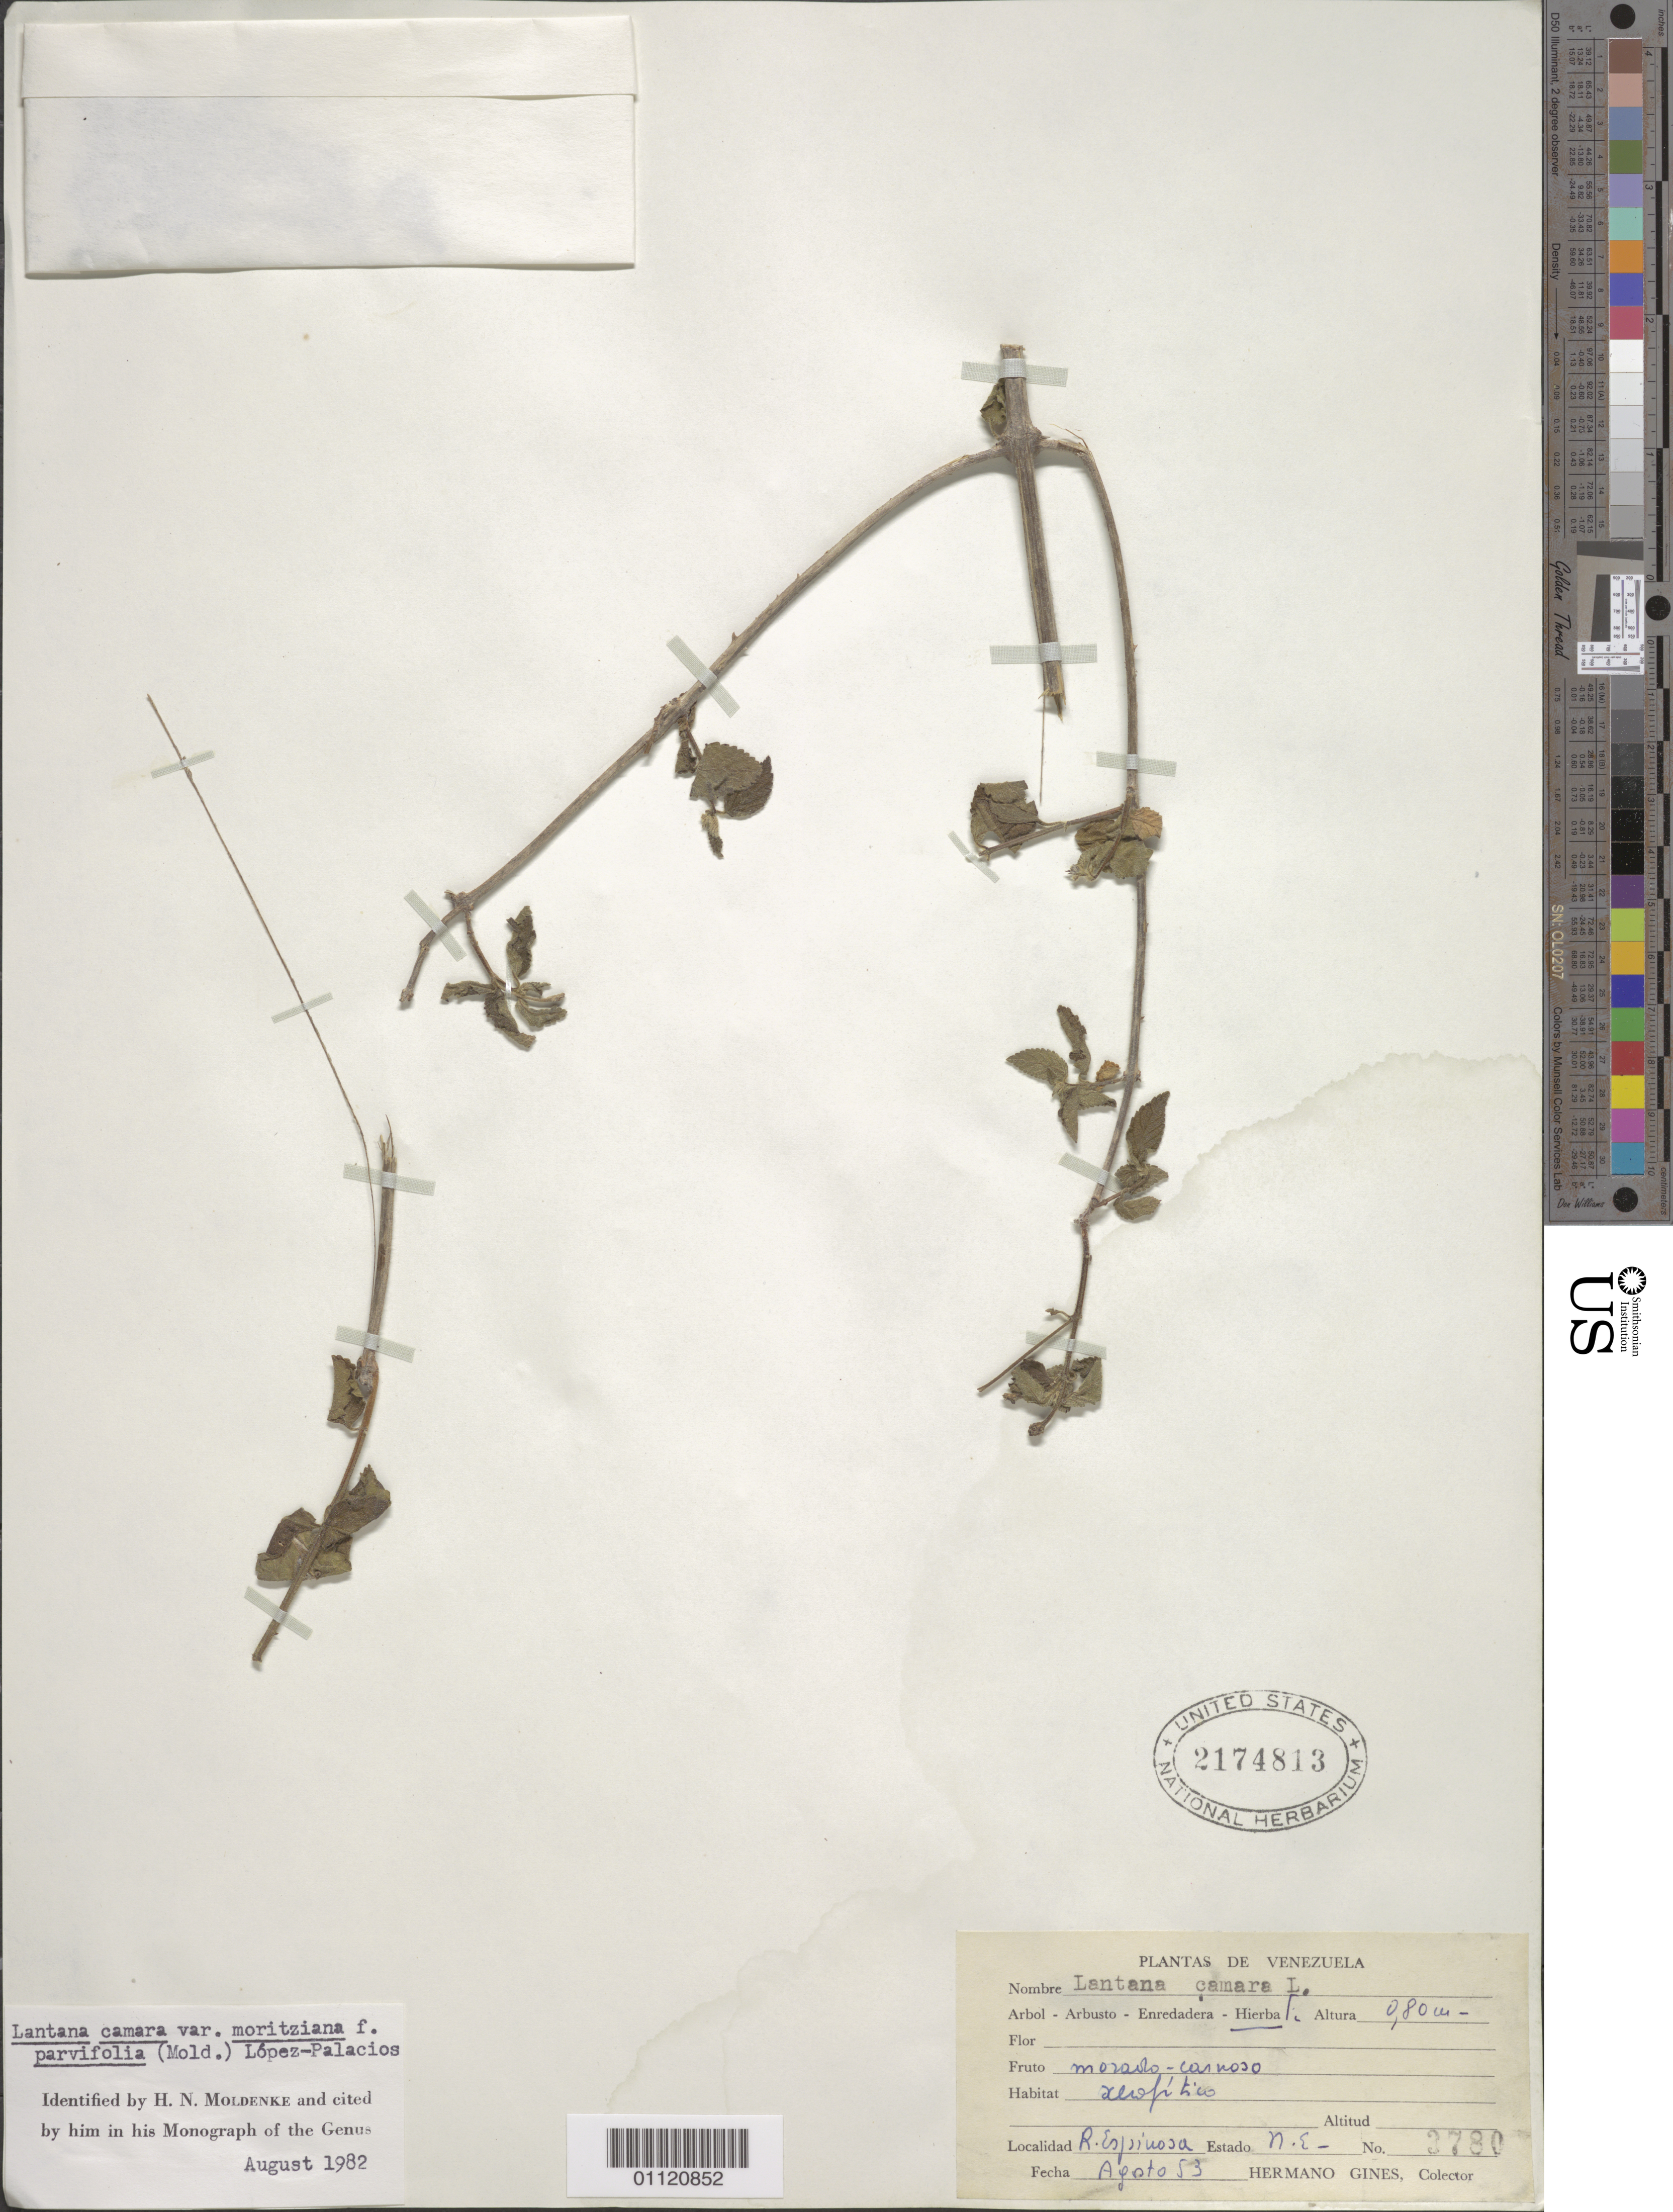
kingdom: Plantae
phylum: Tracheophyta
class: Magnoliopsida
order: Lamiales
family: Verbenaceae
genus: Lantana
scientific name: Lantana camara var. moritziana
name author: (Otto & A. Dietr.) López-Pal.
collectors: Bro. Gines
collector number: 3780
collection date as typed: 01 Aug 1953 to 31 Aug 1953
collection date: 1953-08-01/1953-08-31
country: Venezuela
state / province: Nueva Esparta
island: Margarita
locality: R. Espinosa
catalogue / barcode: US 2174813